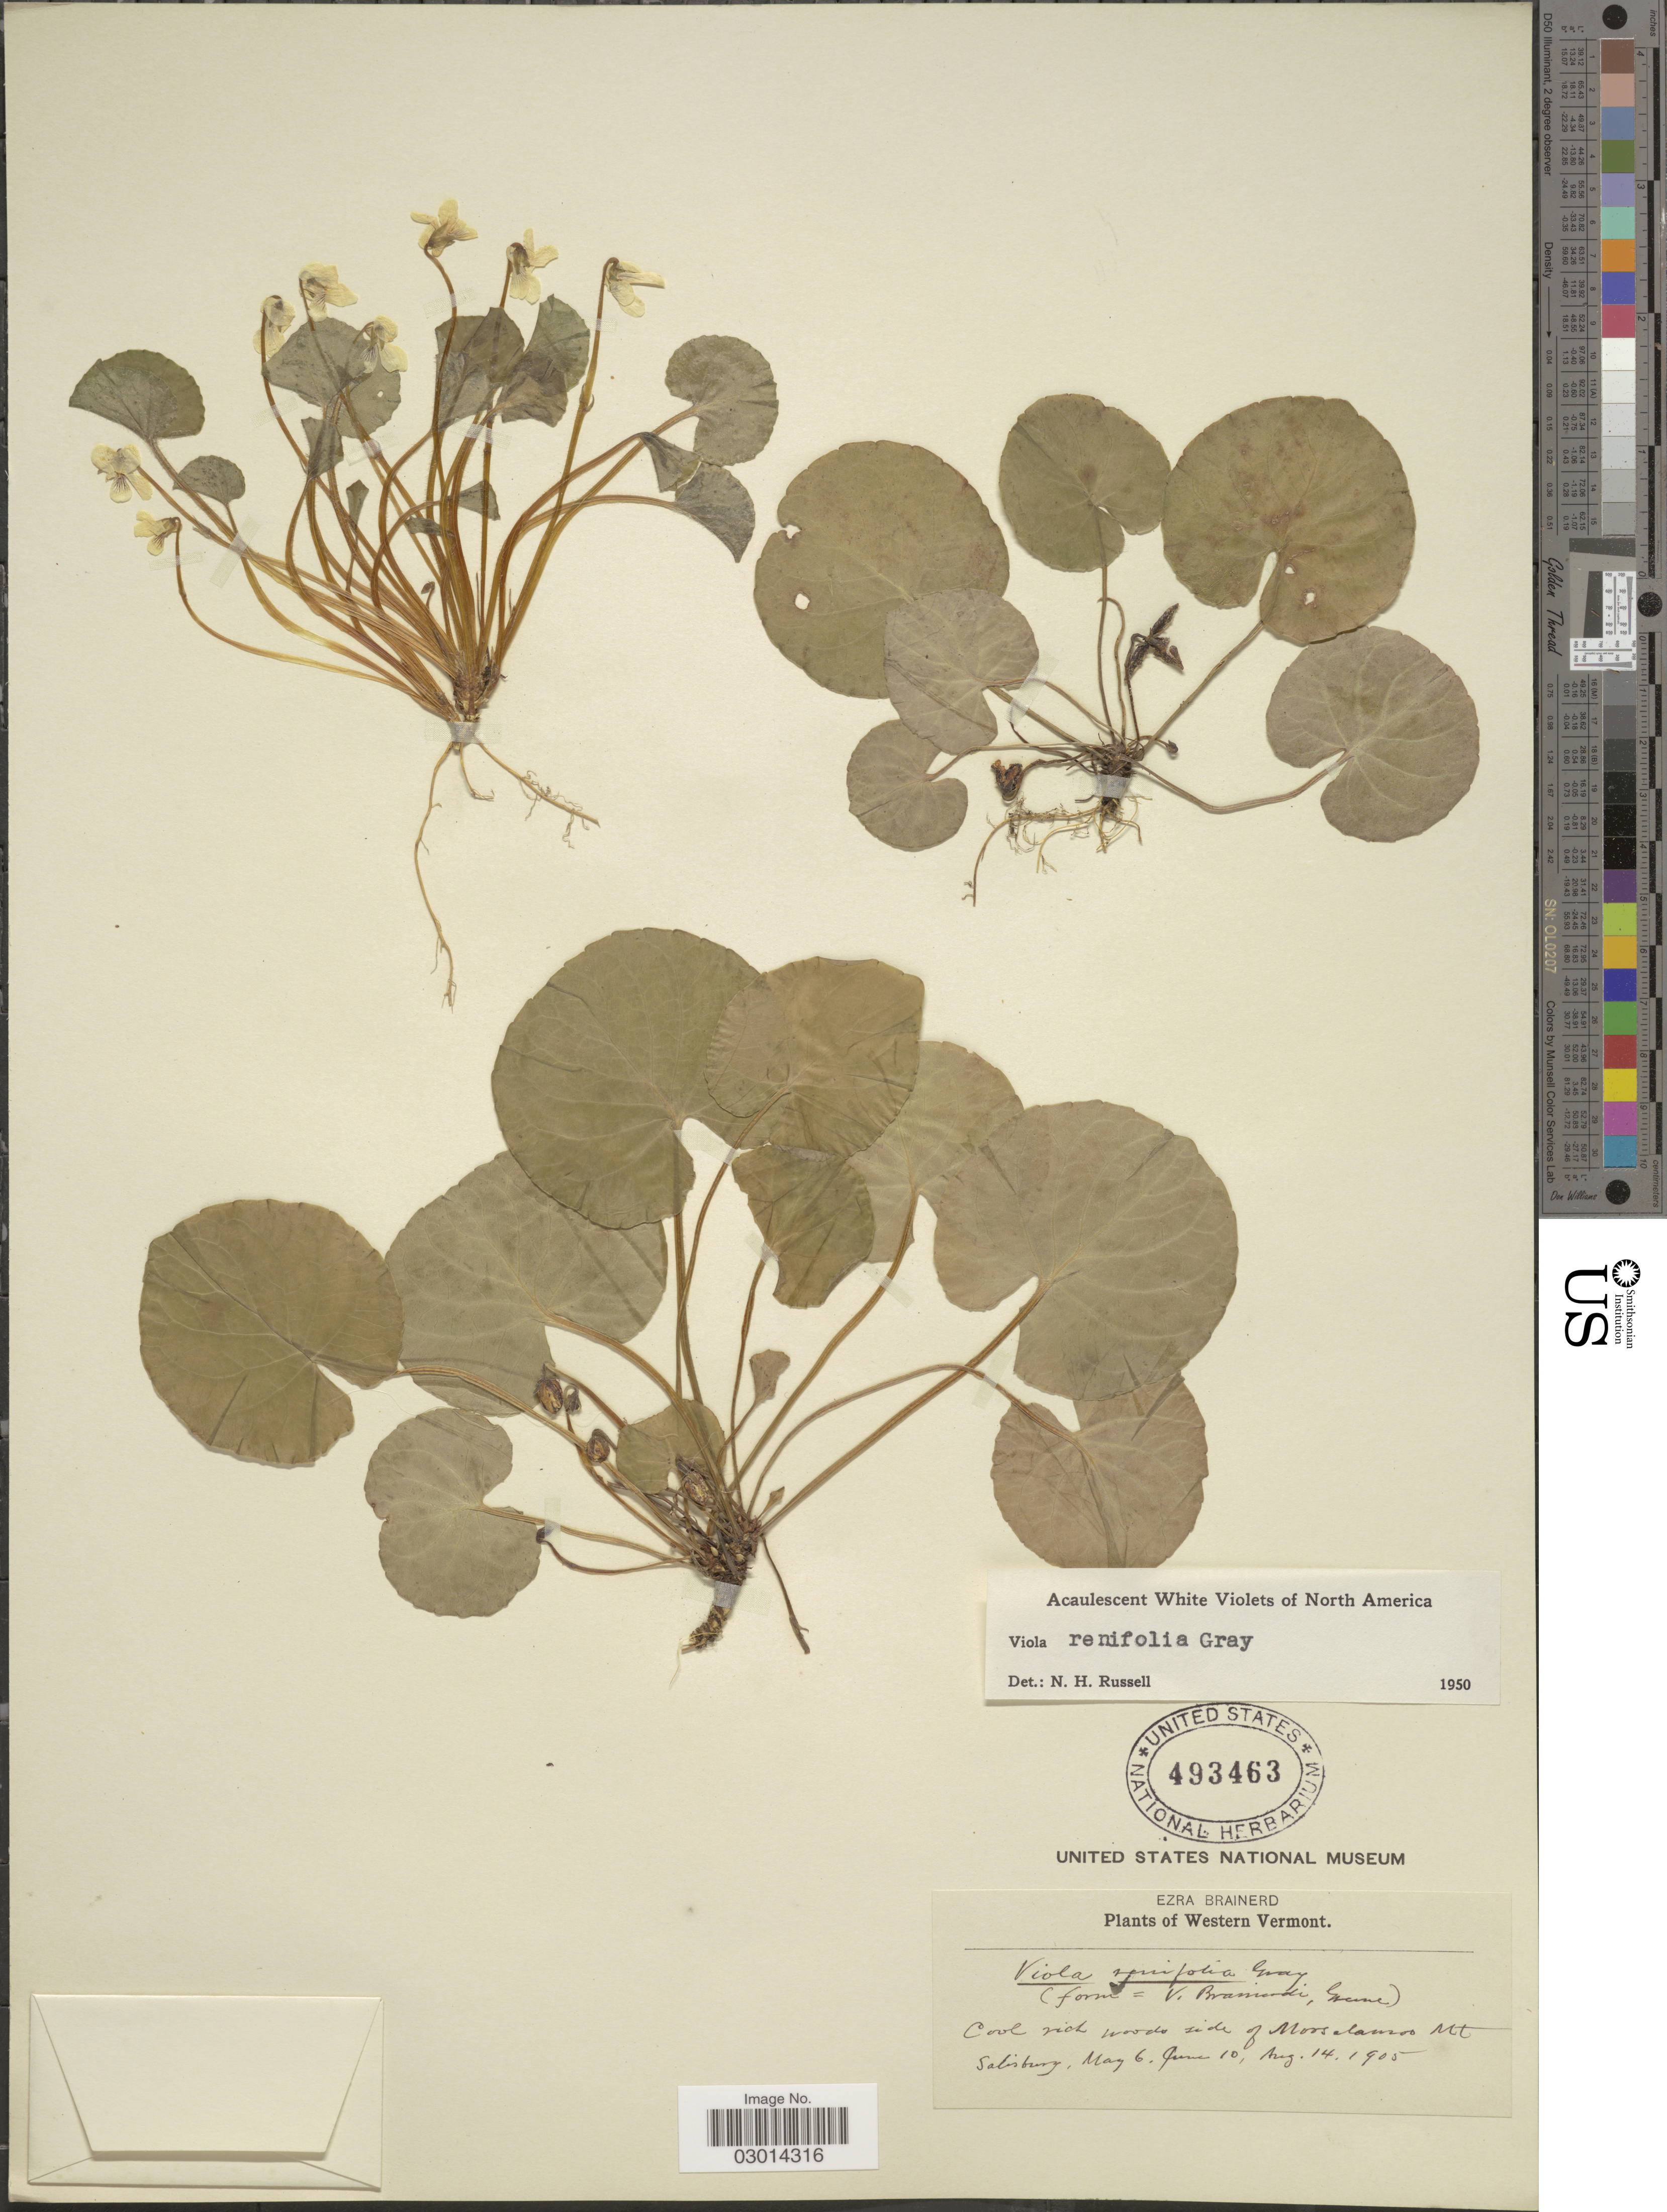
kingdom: Plantae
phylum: Tracheophyta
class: Magnoliopsida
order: Malpighiales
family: Violaceae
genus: Viola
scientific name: Viola renifolia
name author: A. Gray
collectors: E. Brainerd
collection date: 1905-05-06/1905-08-14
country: United States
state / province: Vermont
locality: Western Vermont. Side of Moosalamoo, Mt Salisbury.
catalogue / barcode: US 493463